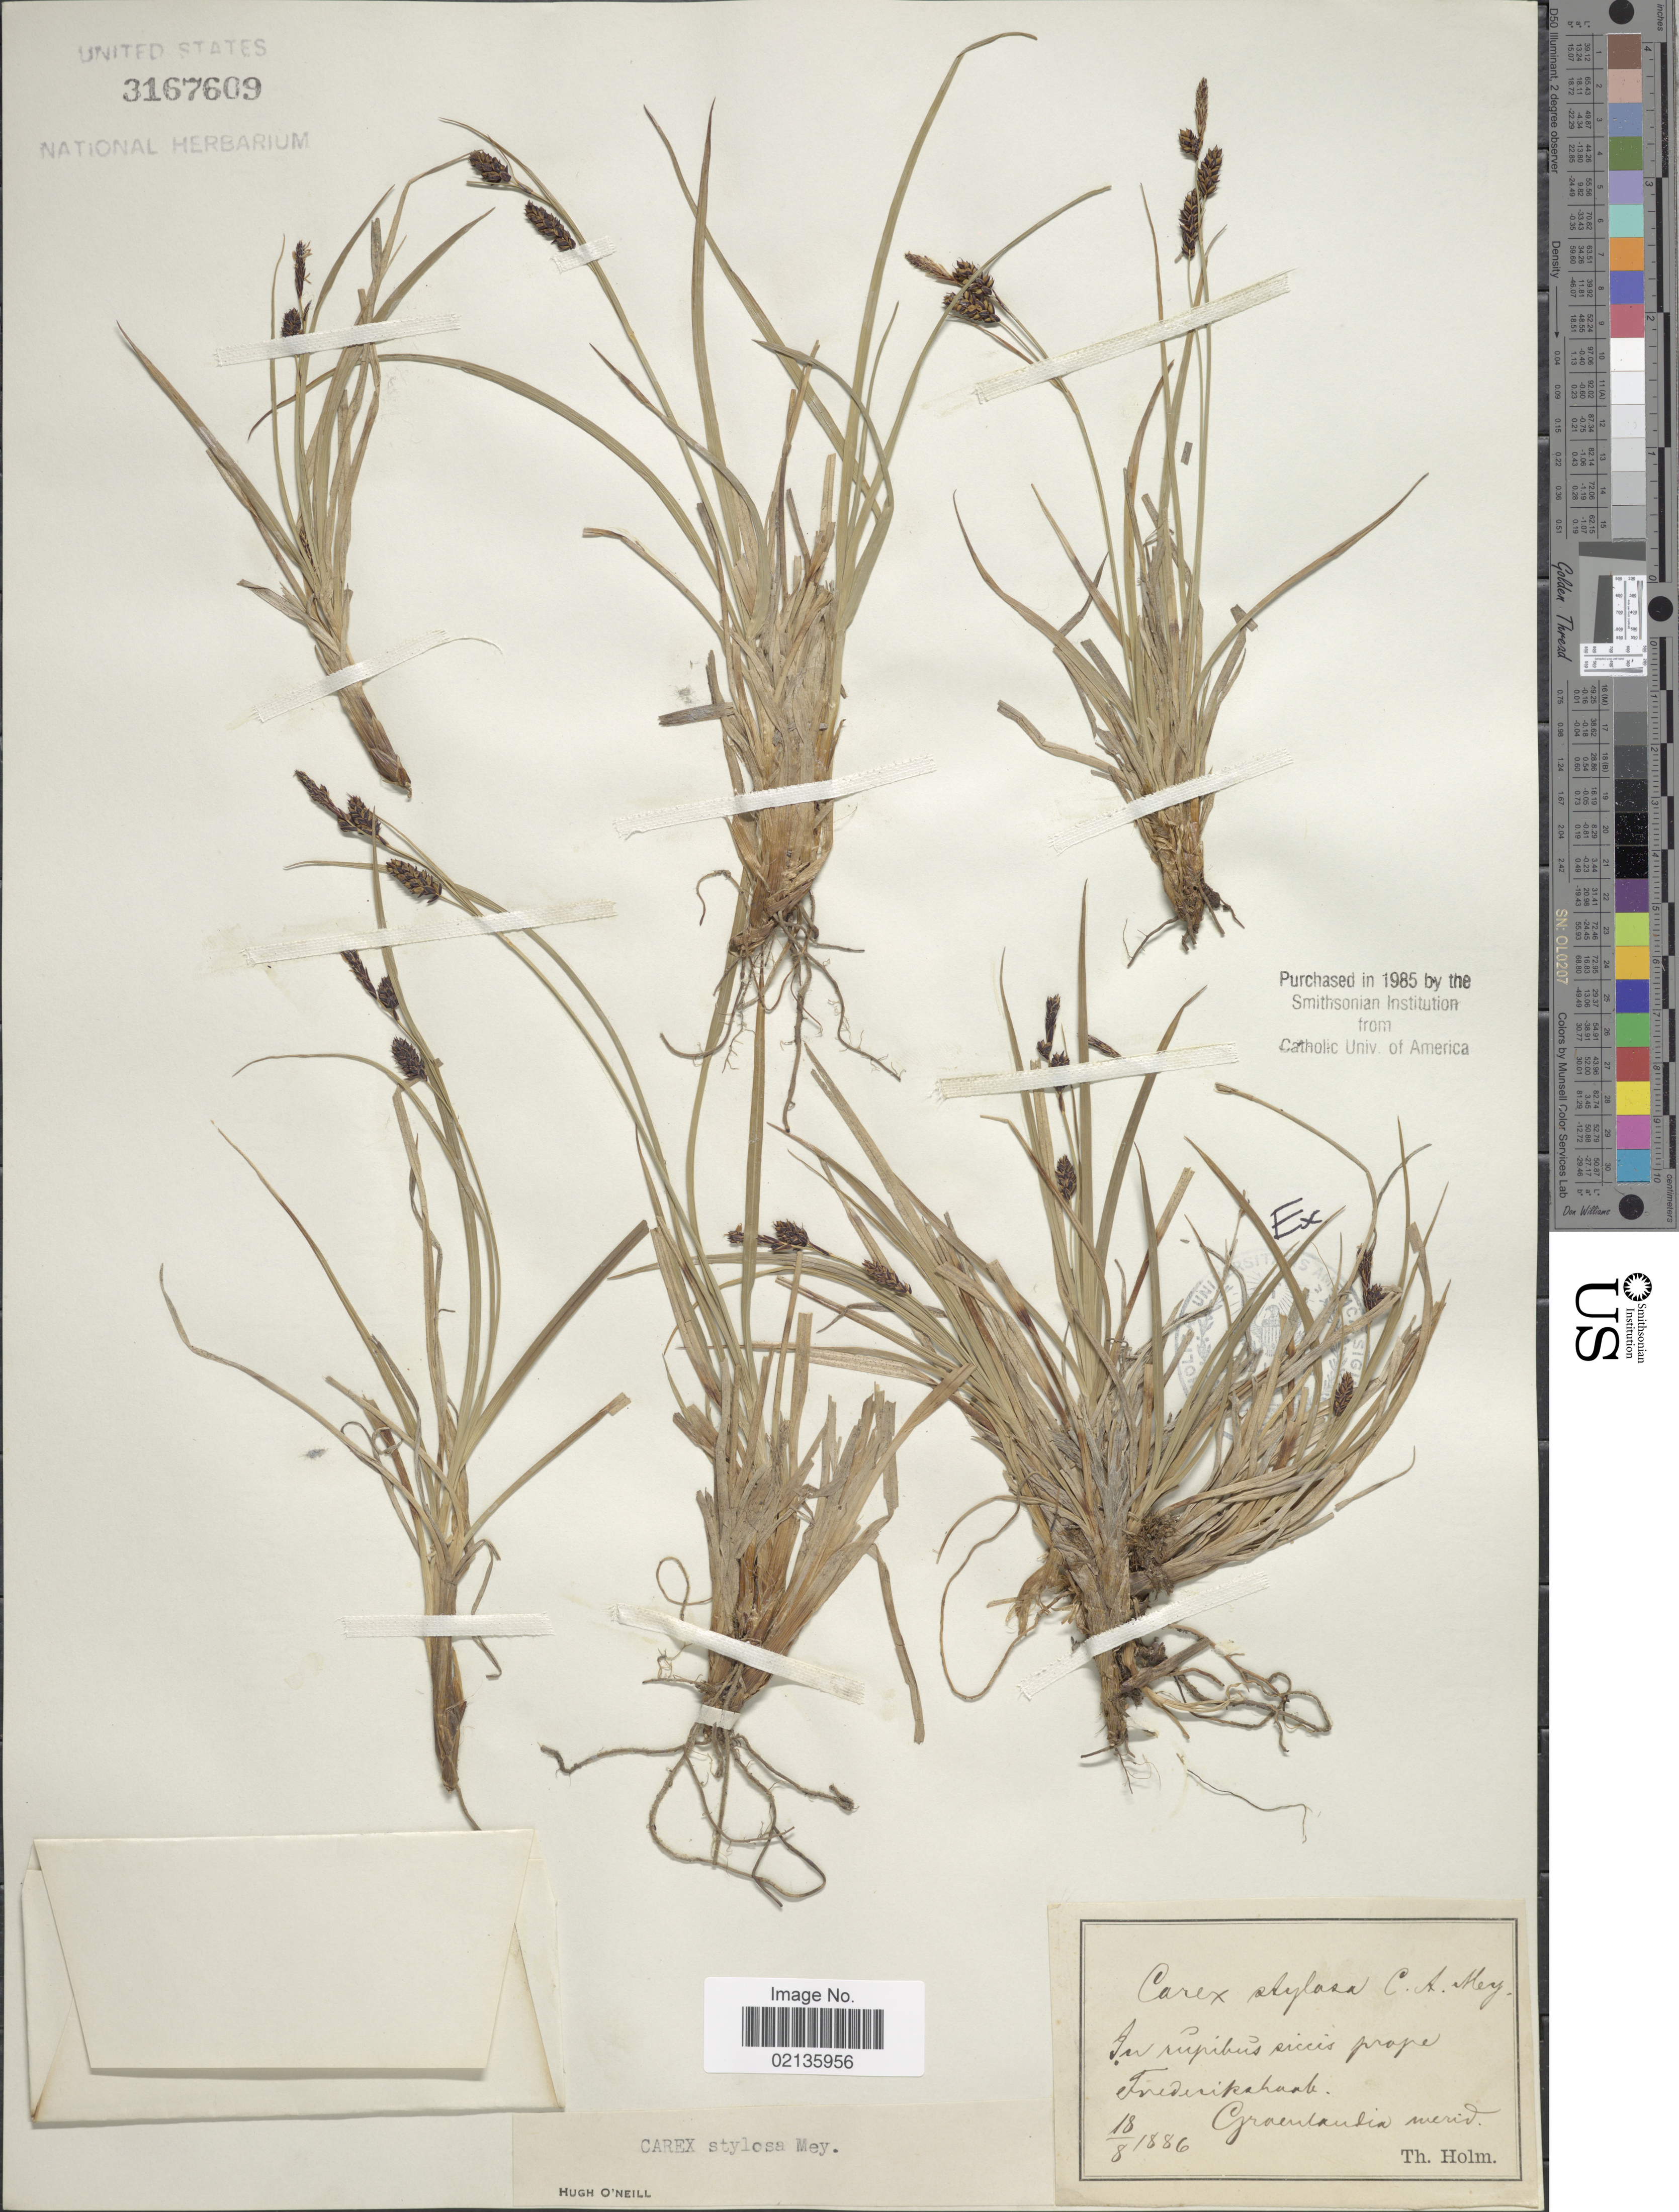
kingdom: Plantae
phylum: Tracheophyta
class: Liliopsida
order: Poales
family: Cyperaceae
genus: Carex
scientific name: Carex stylosa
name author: C.A. Mey.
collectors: T. Holm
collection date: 1886-08-18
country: Greenland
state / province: Sermersooq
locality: In rupibus siccis prope Frederikshaab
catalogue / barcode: US 3167609